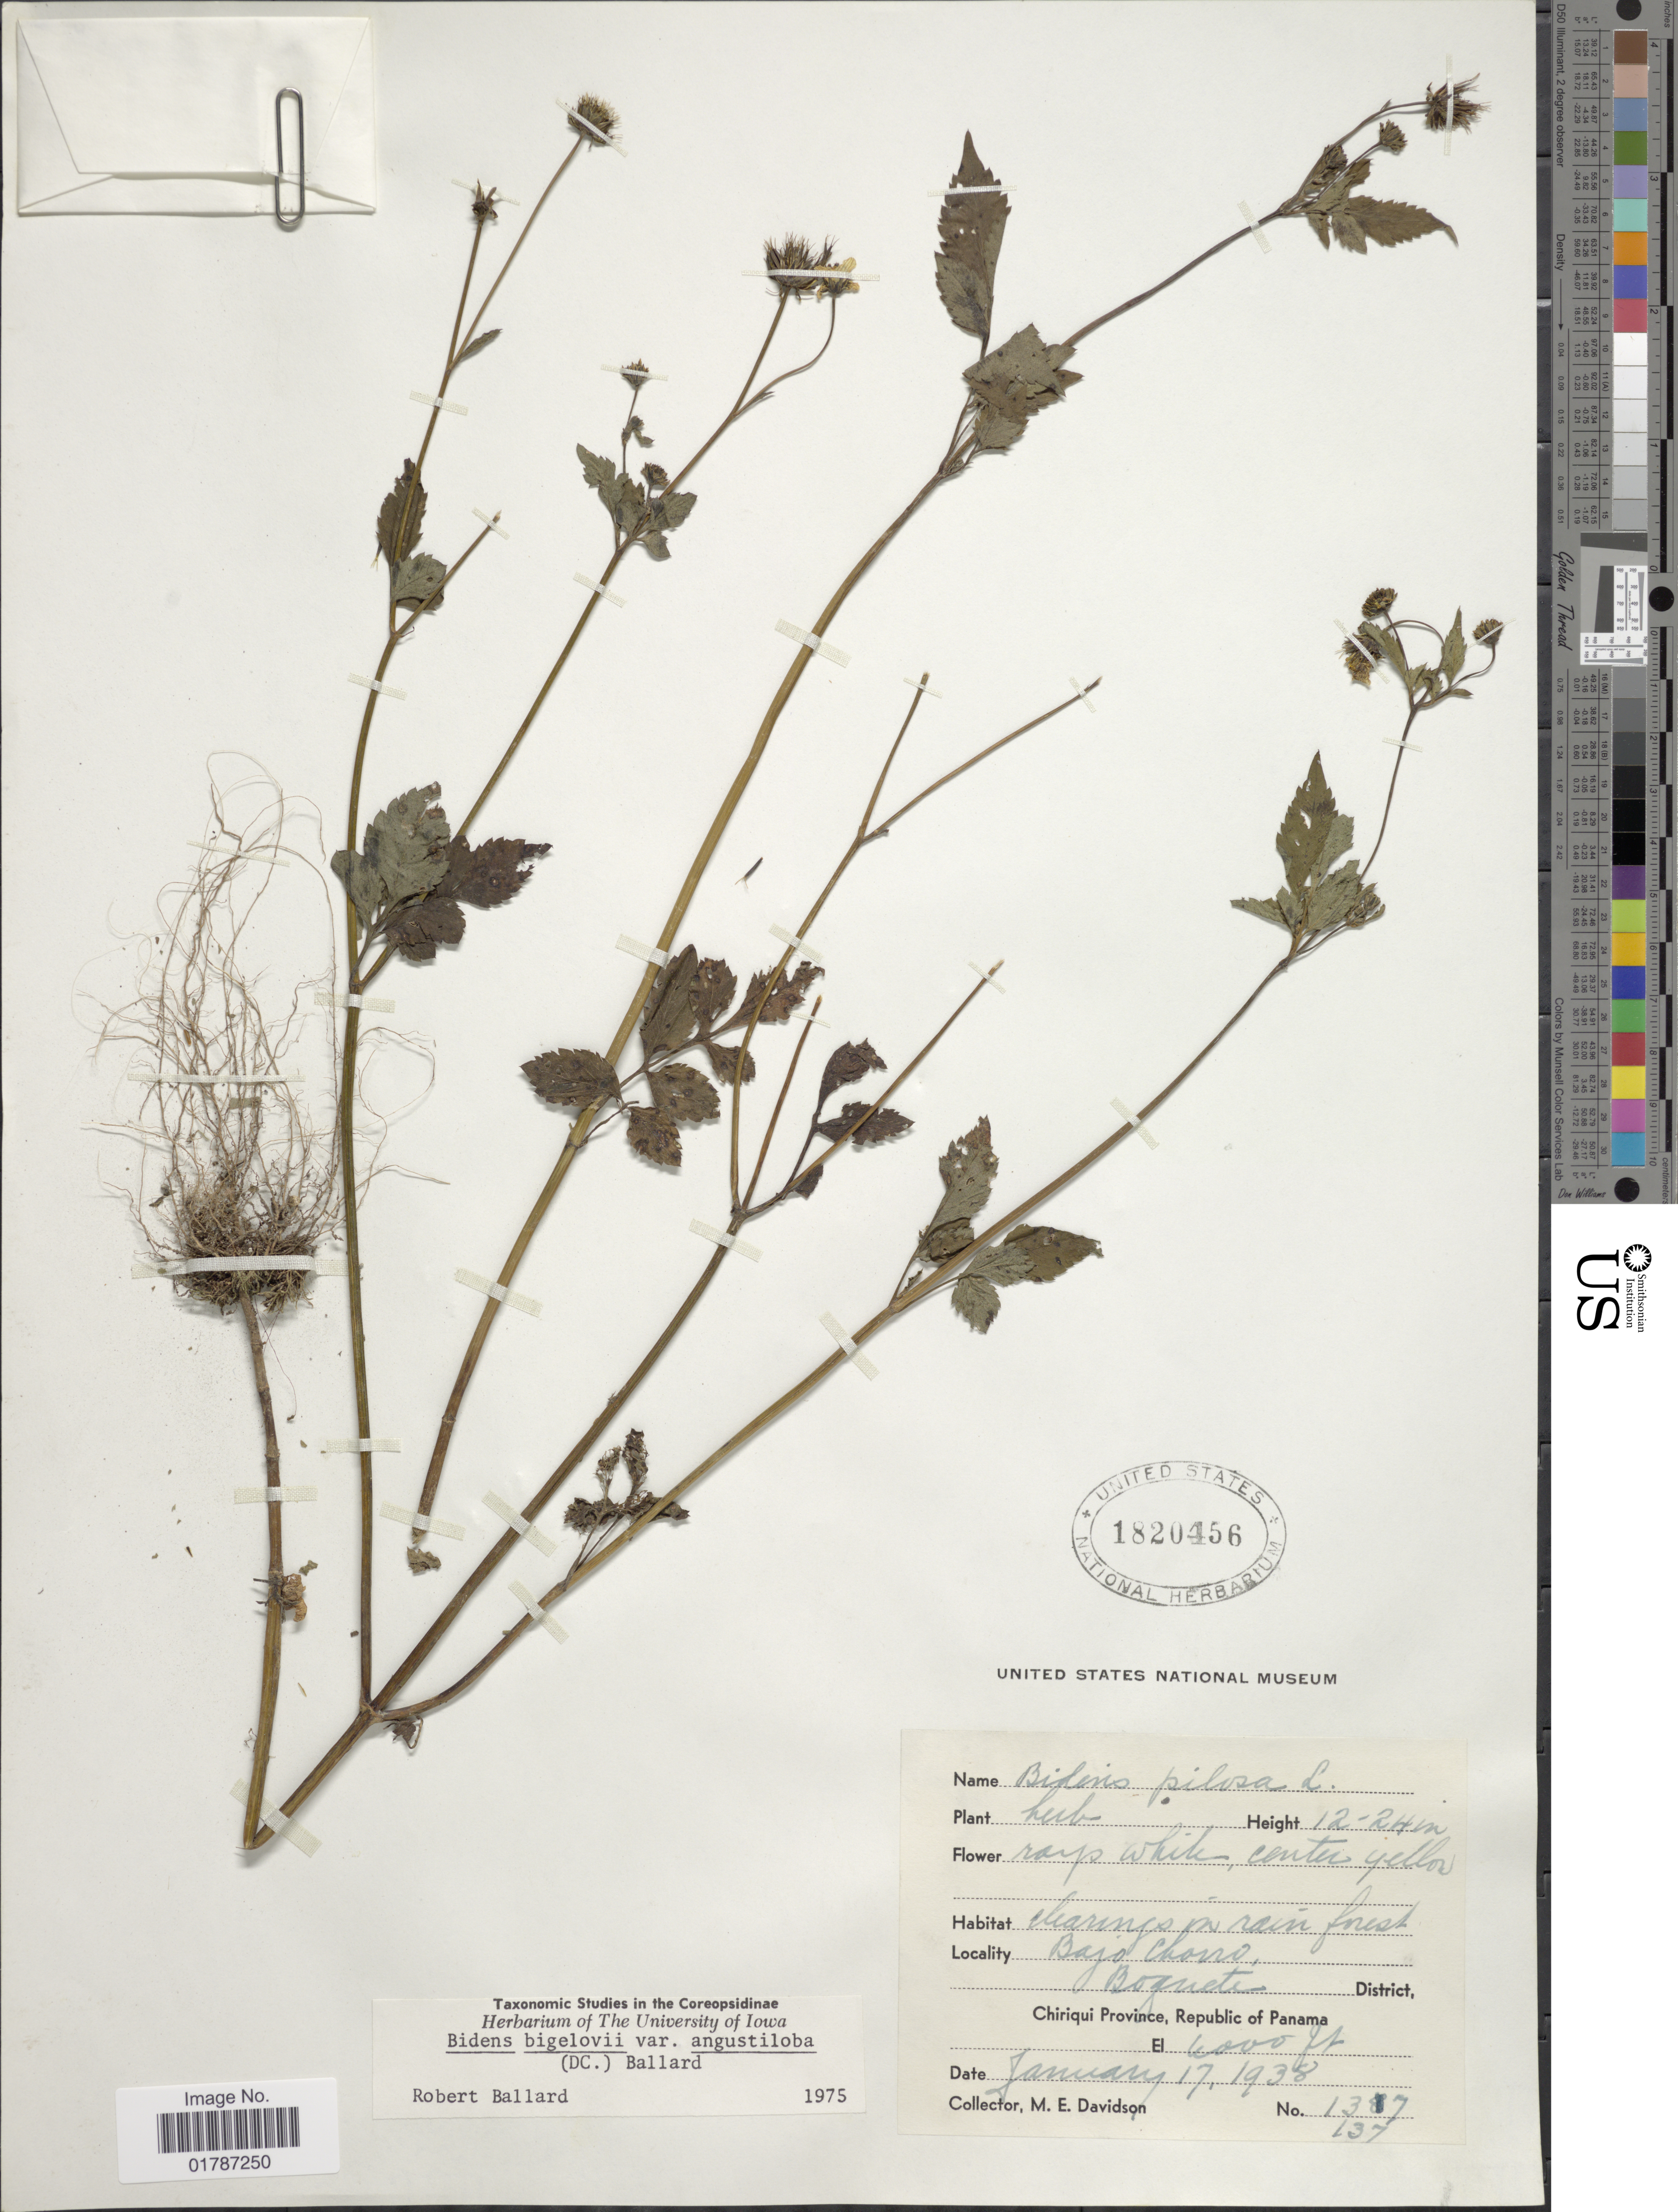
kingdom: Plantae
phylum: Tracheophyta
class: Magnoliopsida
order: Asterales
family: Asteraceae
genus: Bidens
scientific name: Bidens bigelovii var. angustiloba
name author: (DC.) Ballard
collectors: M. E. Davidson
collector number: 137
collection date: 1938-01-17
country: Panama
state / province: Chiriqui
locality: Bajo Choroo, Boguete District, Chiriqui Province, Republic of Panama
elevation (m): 1829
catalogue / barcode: US 1820456